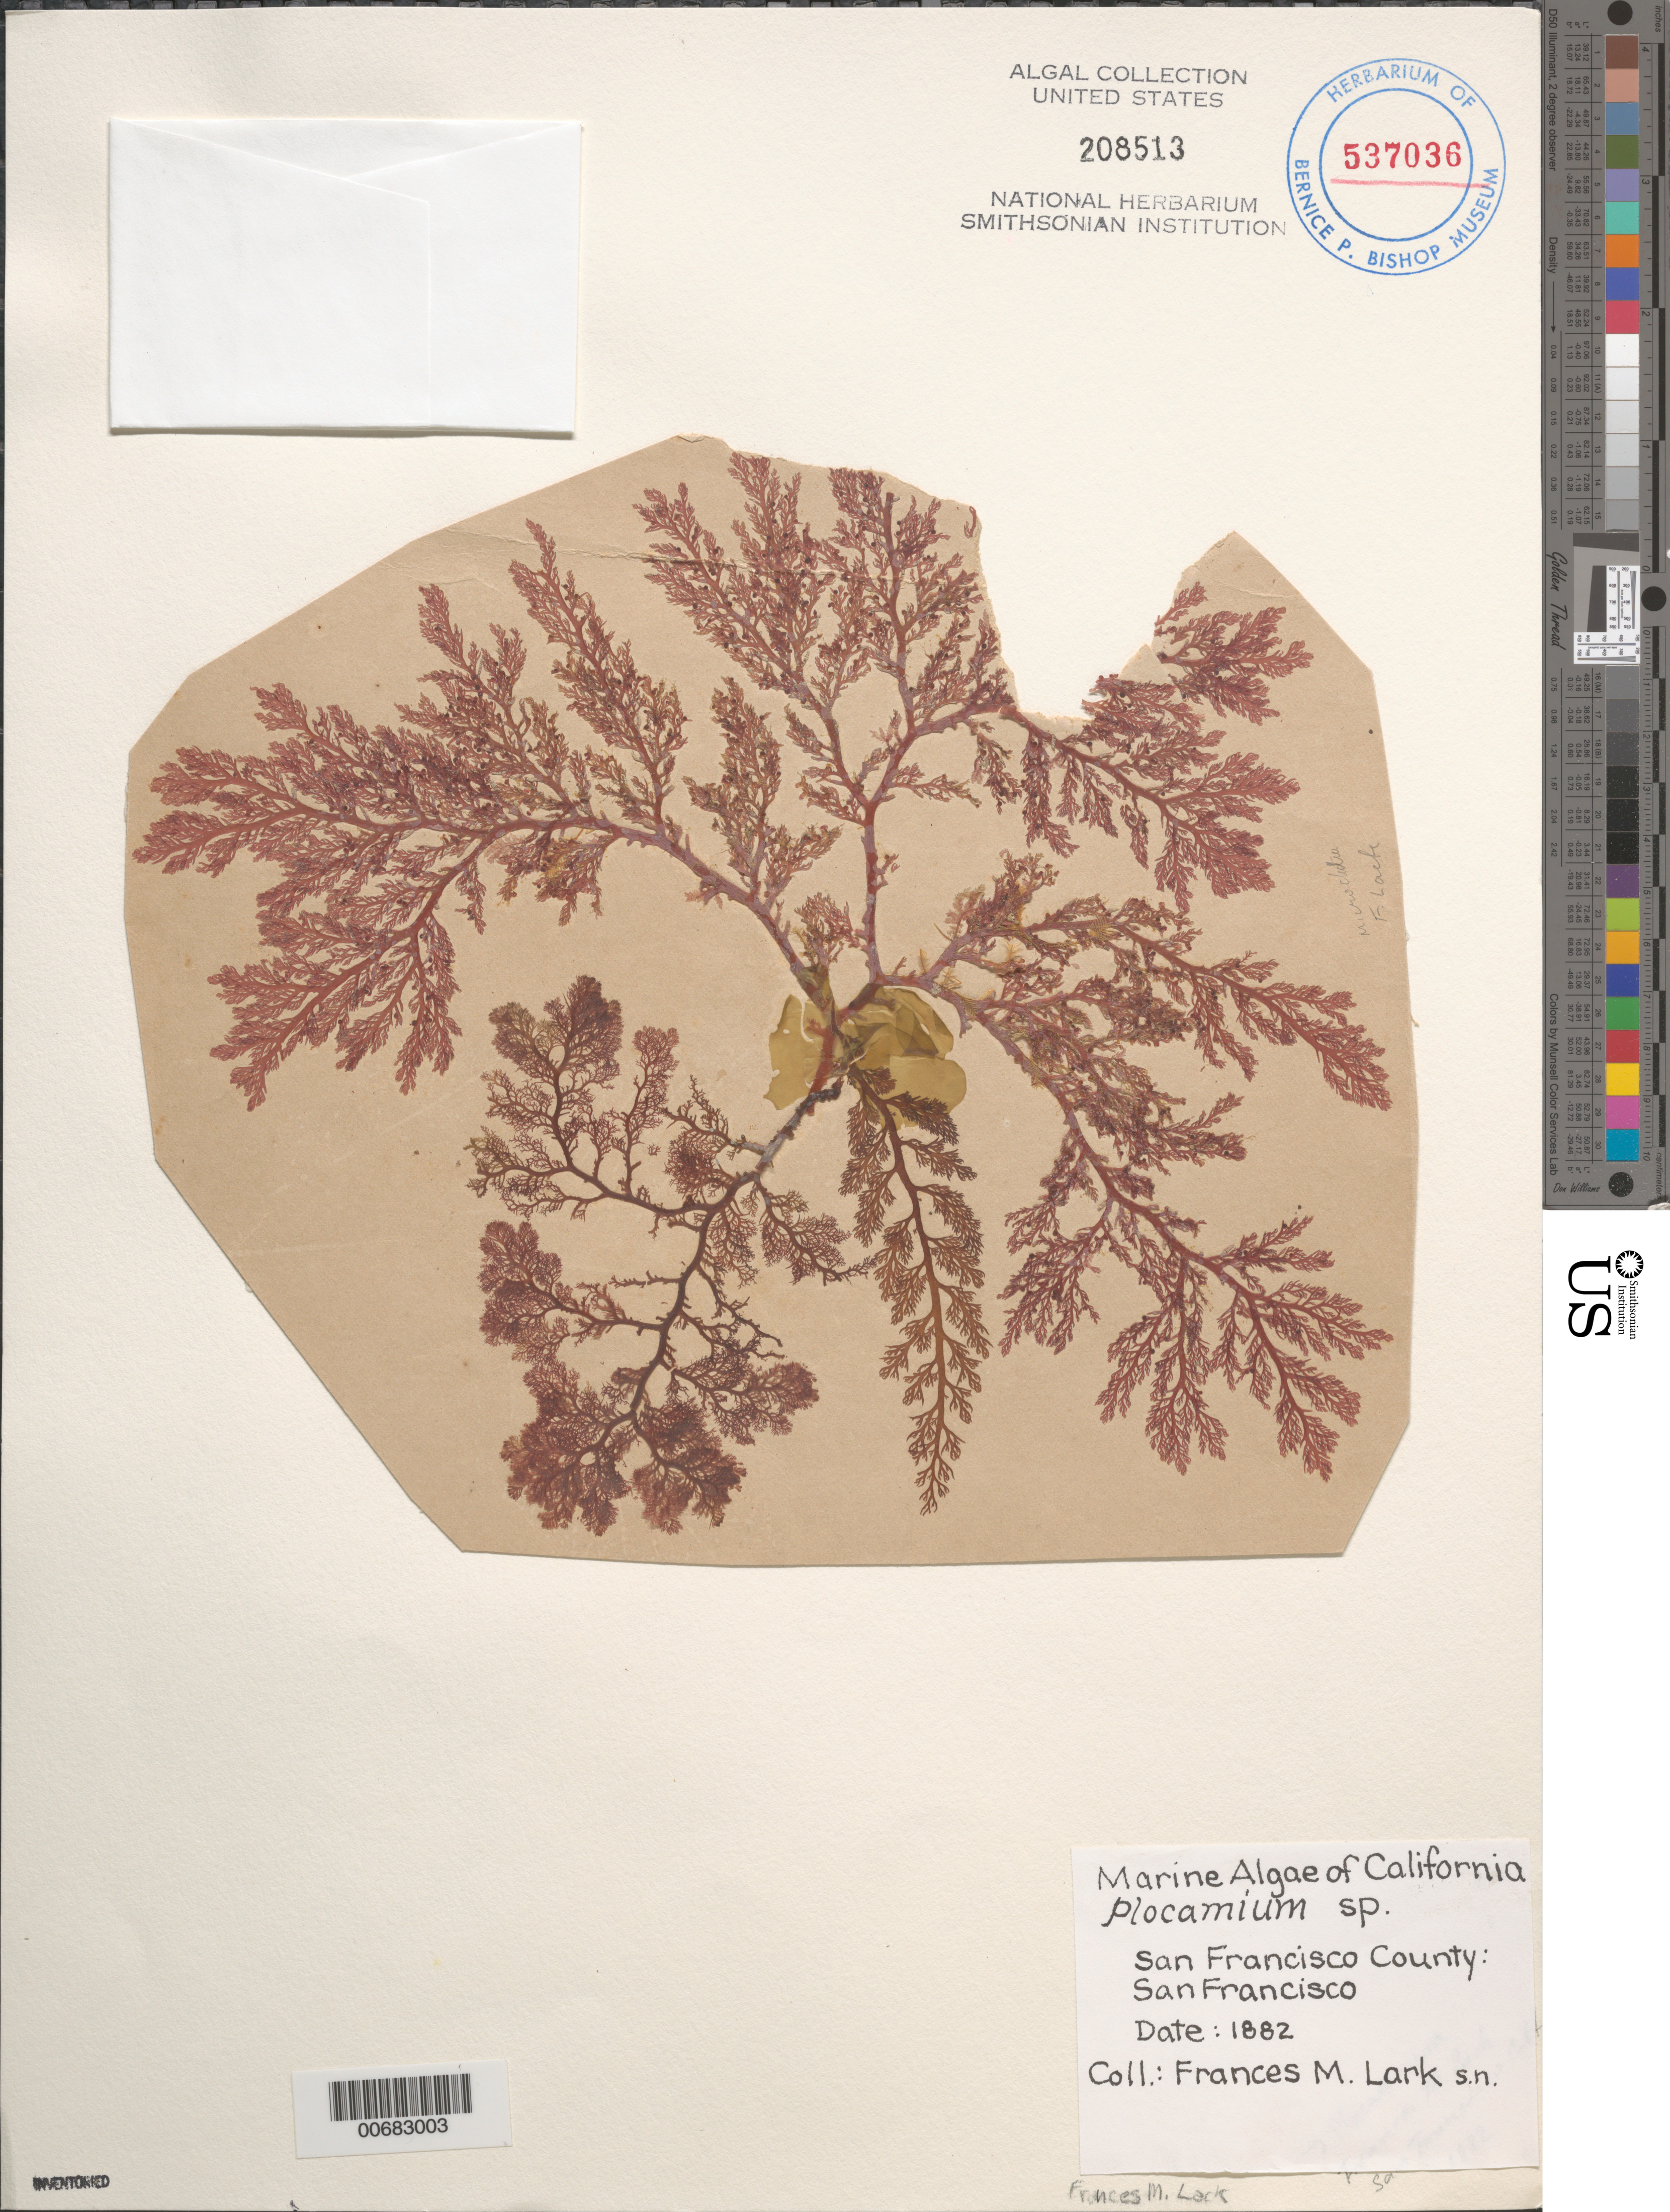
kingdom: Plantae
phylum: Rhodophyta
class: Florideophyceae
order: Plocamiales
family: Plocamiaceae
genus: Plocamium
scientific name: Plocamium sp.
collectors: F. M. Lack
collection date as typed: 1882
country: United States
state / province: California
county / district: San Francisco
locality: San Francisco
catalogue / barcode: US 208513